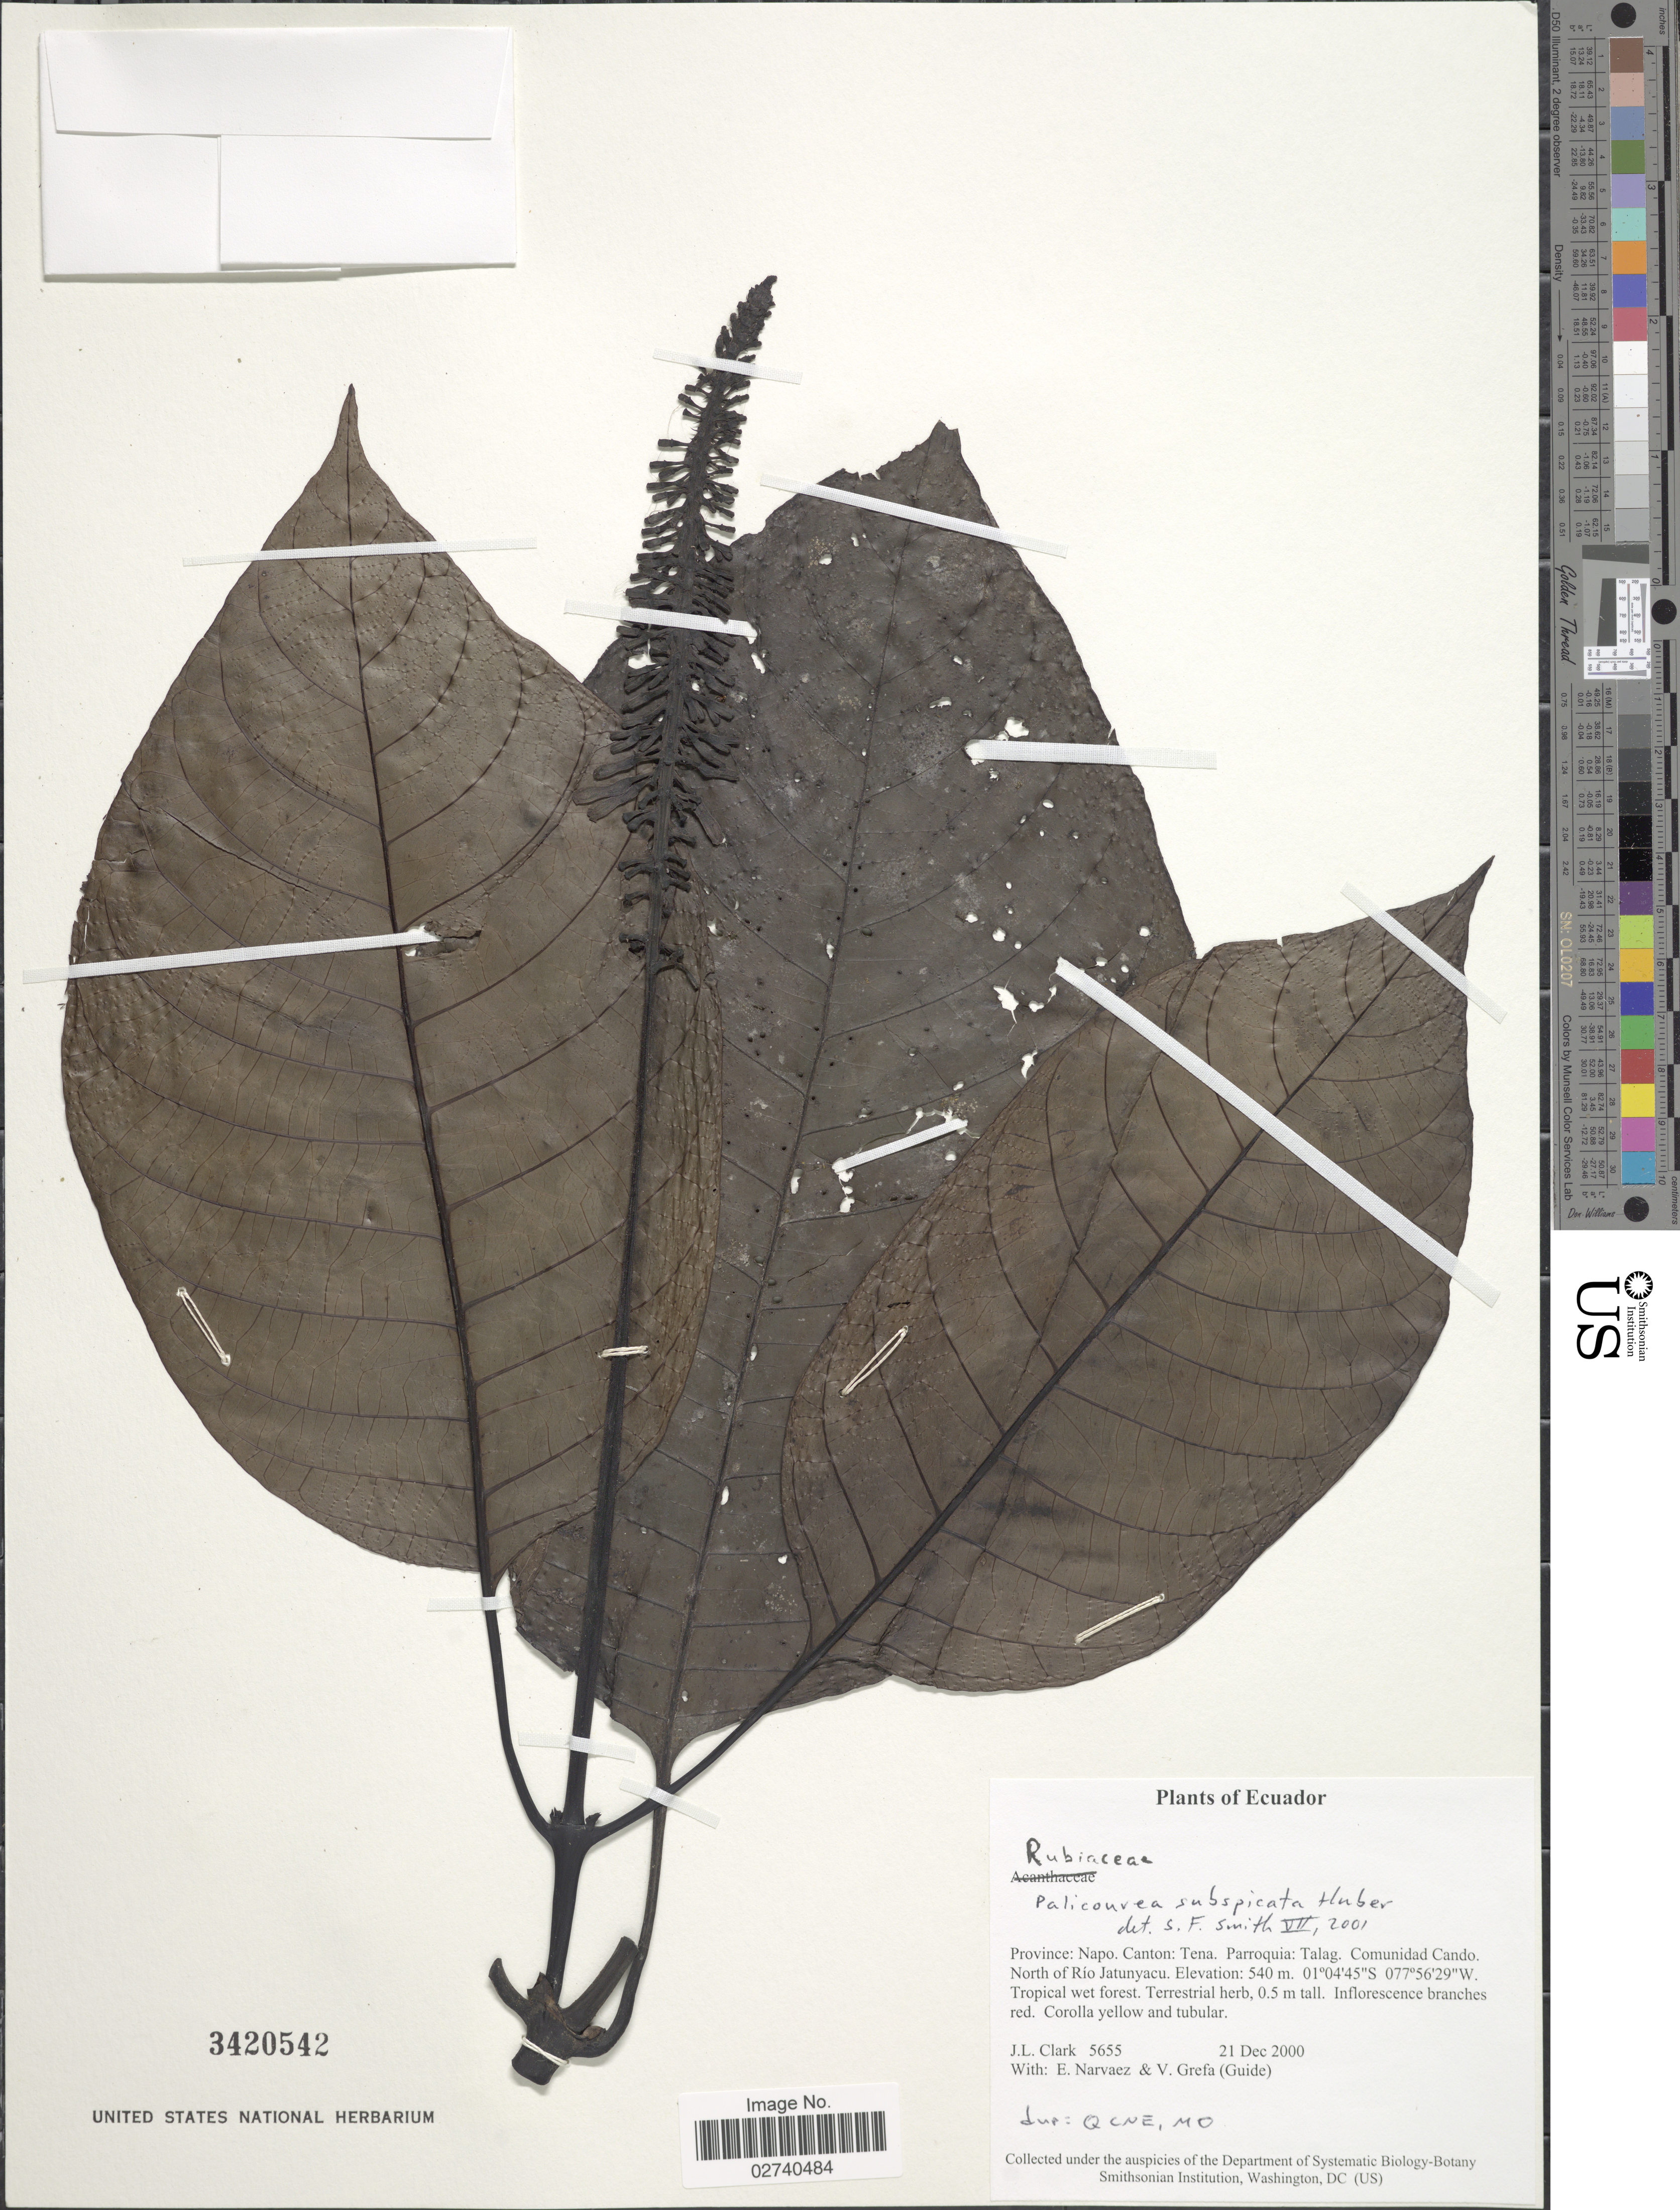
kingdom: Plantae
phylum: Tracheophyta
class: Magnoliopsida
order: Gentianales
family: Rubiaceae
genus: Palicourea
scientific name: Palicourea subspicata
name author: Huber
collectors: J. L. Clark, E. Narváez & V. Grefa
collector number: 5655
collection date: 2000-12-21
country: Ecuador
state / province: Napo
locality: Province: Napo. Canton: Tena. Parroquia: Talag. Comunidad Cando. North of Rio Jatunyacu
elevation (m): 540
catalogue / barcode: US 3420542